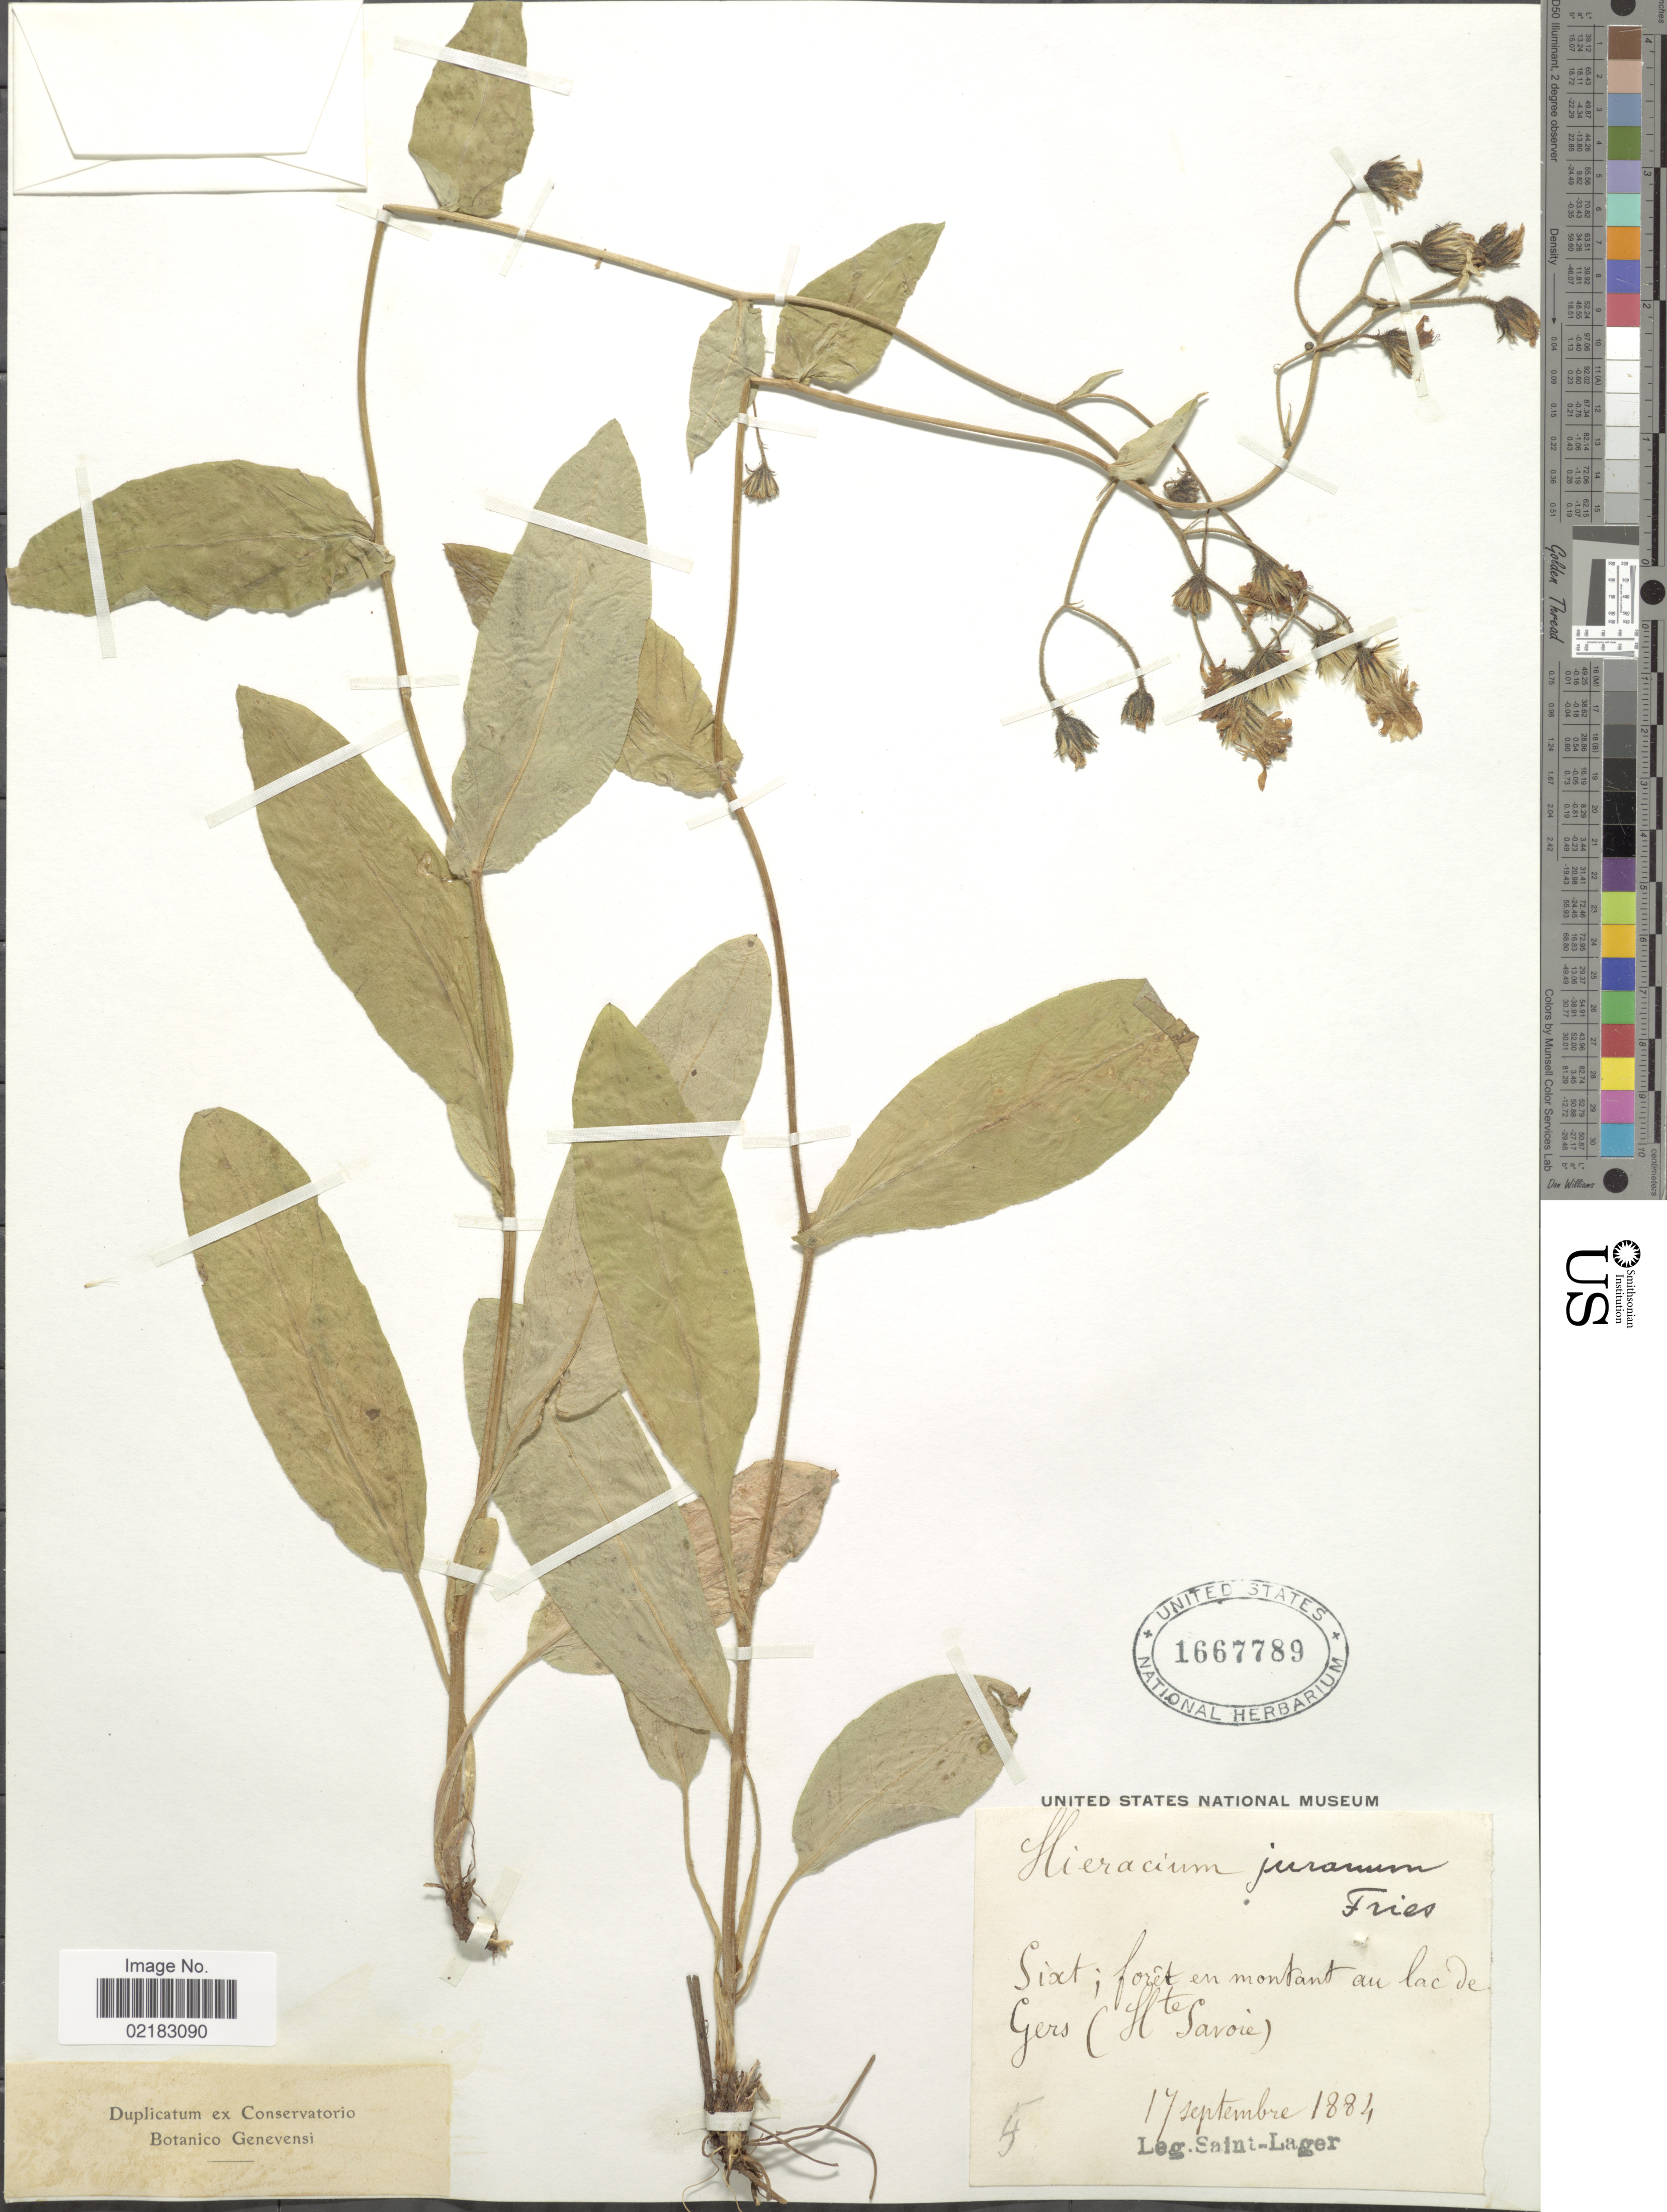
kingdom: Plantae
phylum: Tracheophyta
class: Magnoliopsida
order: Asterales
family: Asteraceae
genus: Hieracium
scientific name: Hieracium jurassicum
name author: Griseb.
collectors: Saint-Lager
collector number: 5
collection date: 1884-09-17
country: France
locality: Sixt, foret en montant au lac de Gers, Hte. Savoie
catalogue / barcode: US 1667789